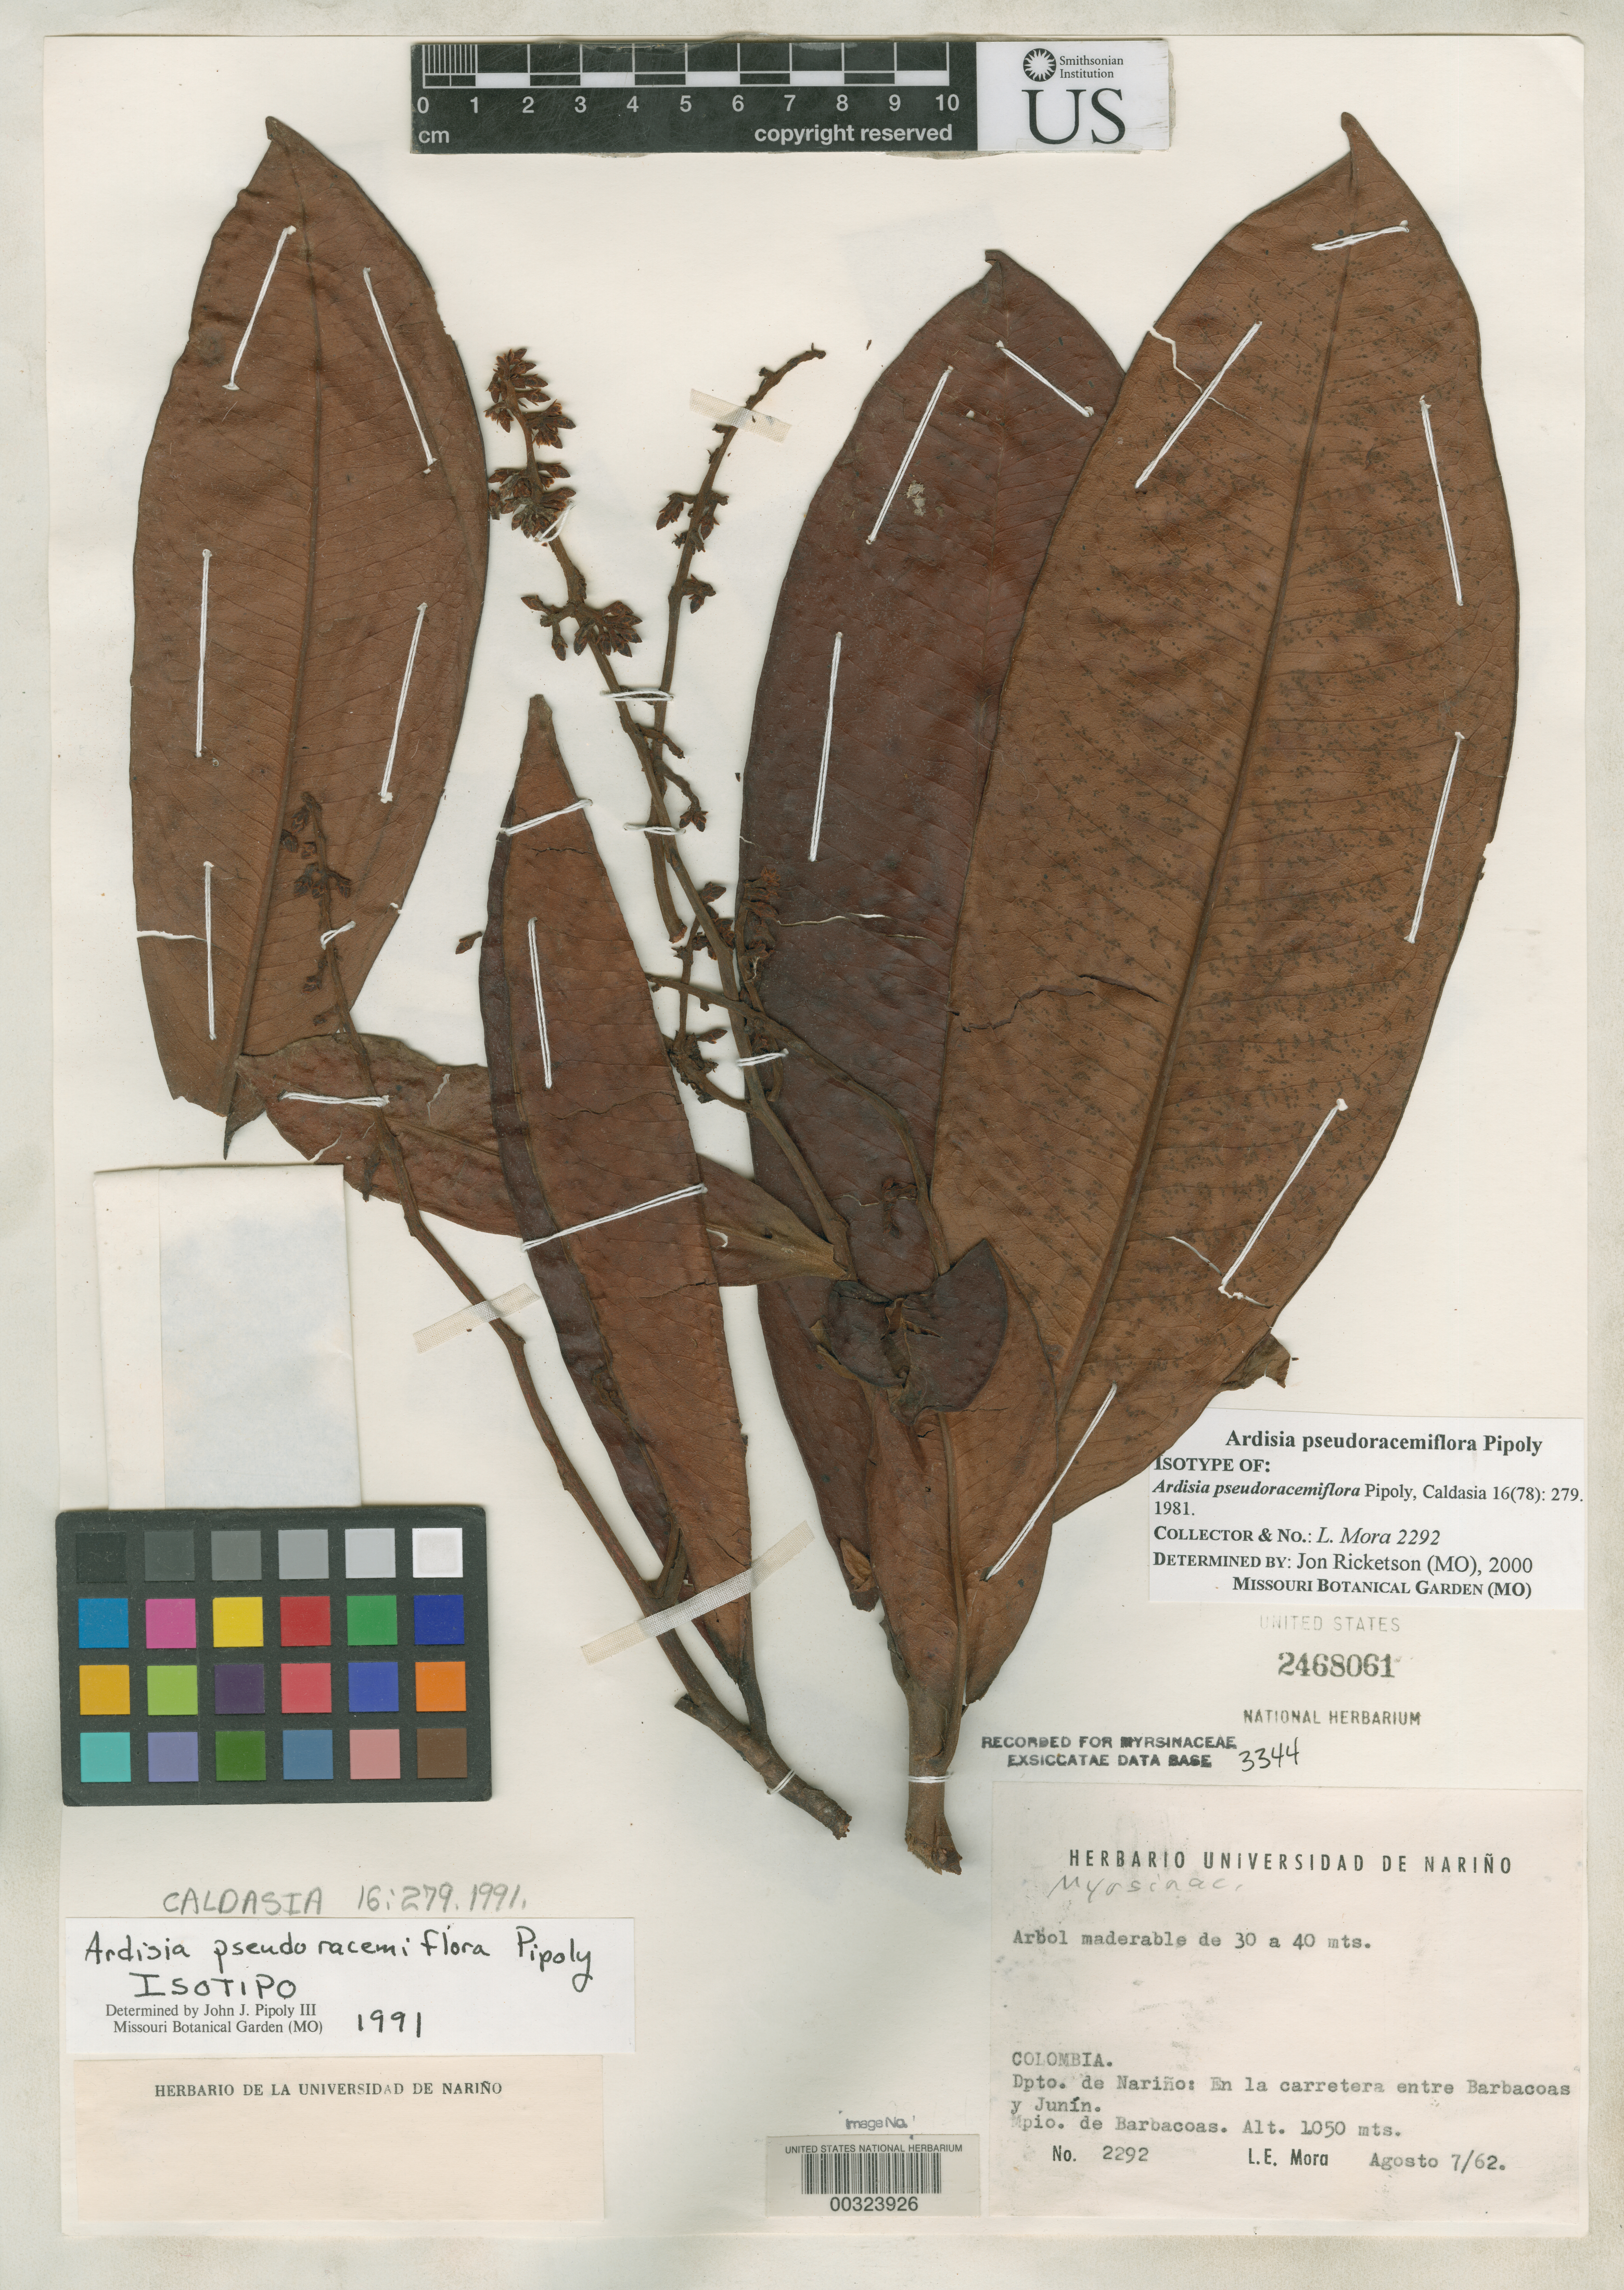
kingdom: Plantae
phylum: Tracheophyta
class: Magnoliopsida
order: Ericales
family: Primulaceae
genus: Ardisia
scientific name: Ardisia pseudoracemiflora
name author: Pipoly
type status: Isotype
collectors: L. E. Mora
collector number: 2292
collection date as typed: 07 Aug 1962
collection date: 1962-08-07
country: Colombia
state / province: Nariño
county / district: Barbacoas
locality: Highway between Barbacoas and Junin.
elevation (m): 1050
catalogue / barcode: US 2468061